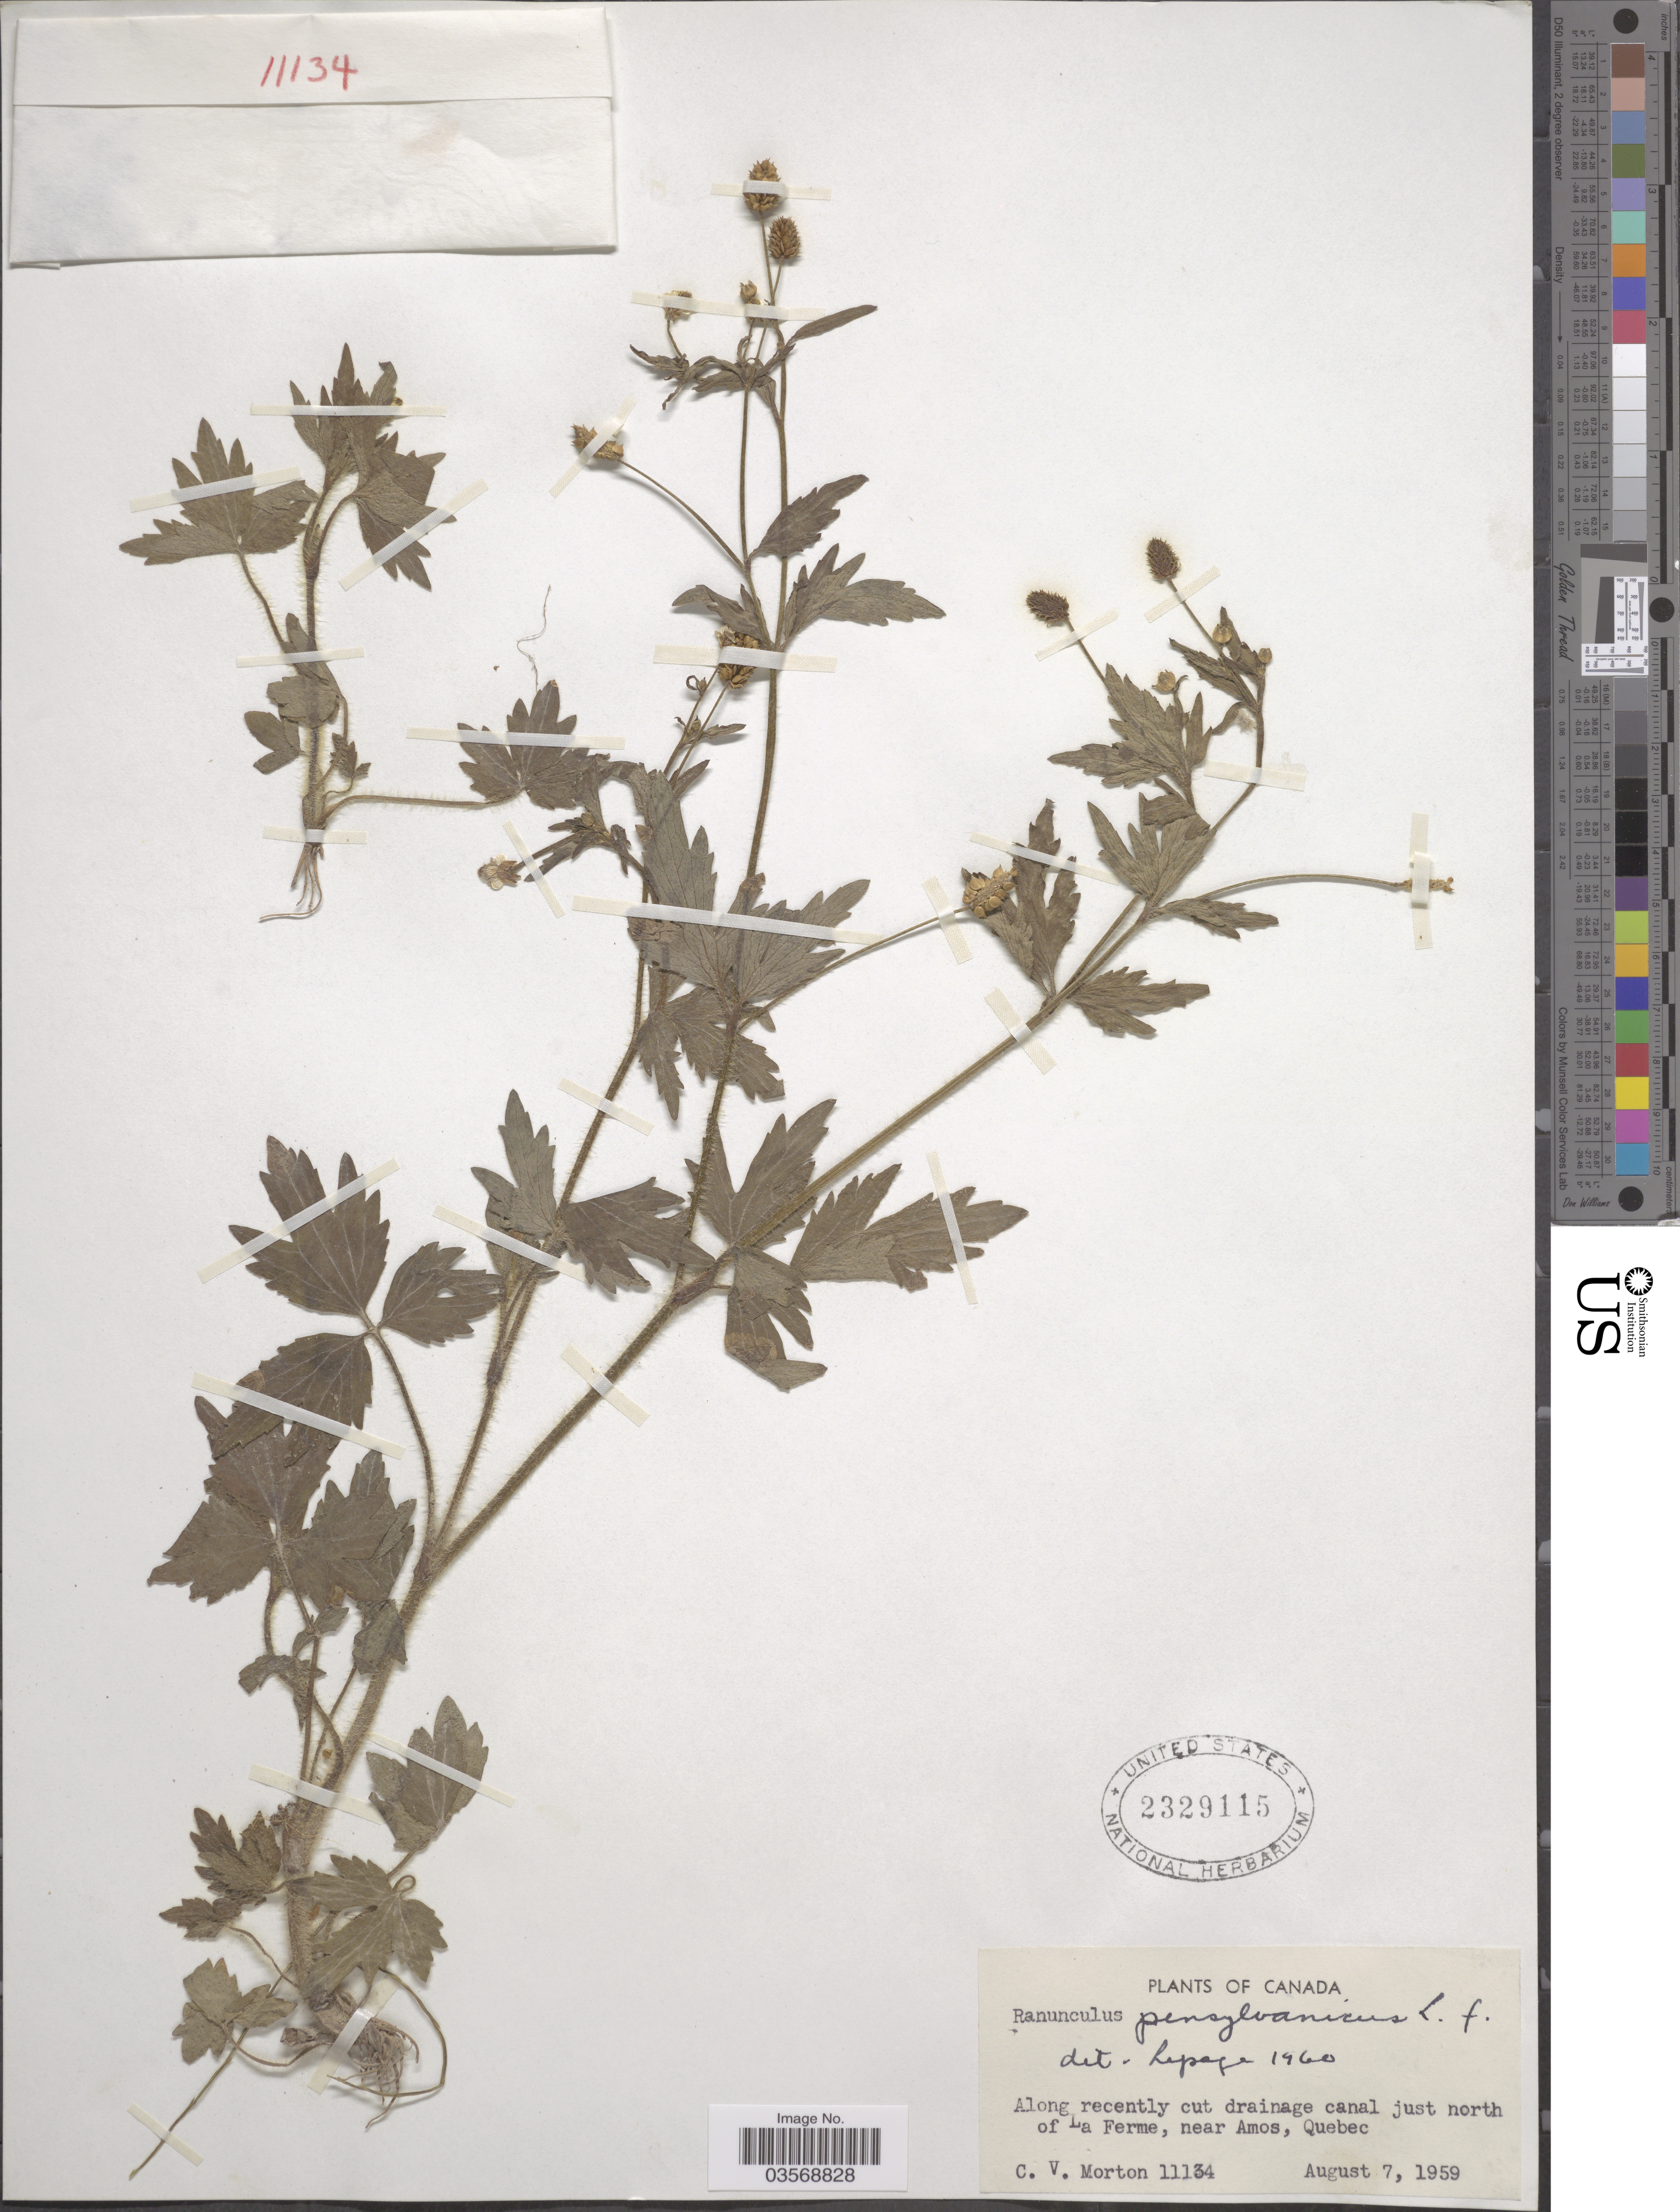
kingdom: Plantae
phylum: Tracheophyta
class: Magnoliopsida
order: Ranunculales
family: Ranunculaceae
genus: Ranunculus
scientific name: Ranunculus pensylvanicus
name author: L. f.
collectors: C. V. Morton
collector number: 11134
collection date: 1959-08-07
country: Canada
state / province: Quebec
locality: Along recently cut drainage canal just north of La Ferme, near Amos.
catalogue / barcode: US 2329115